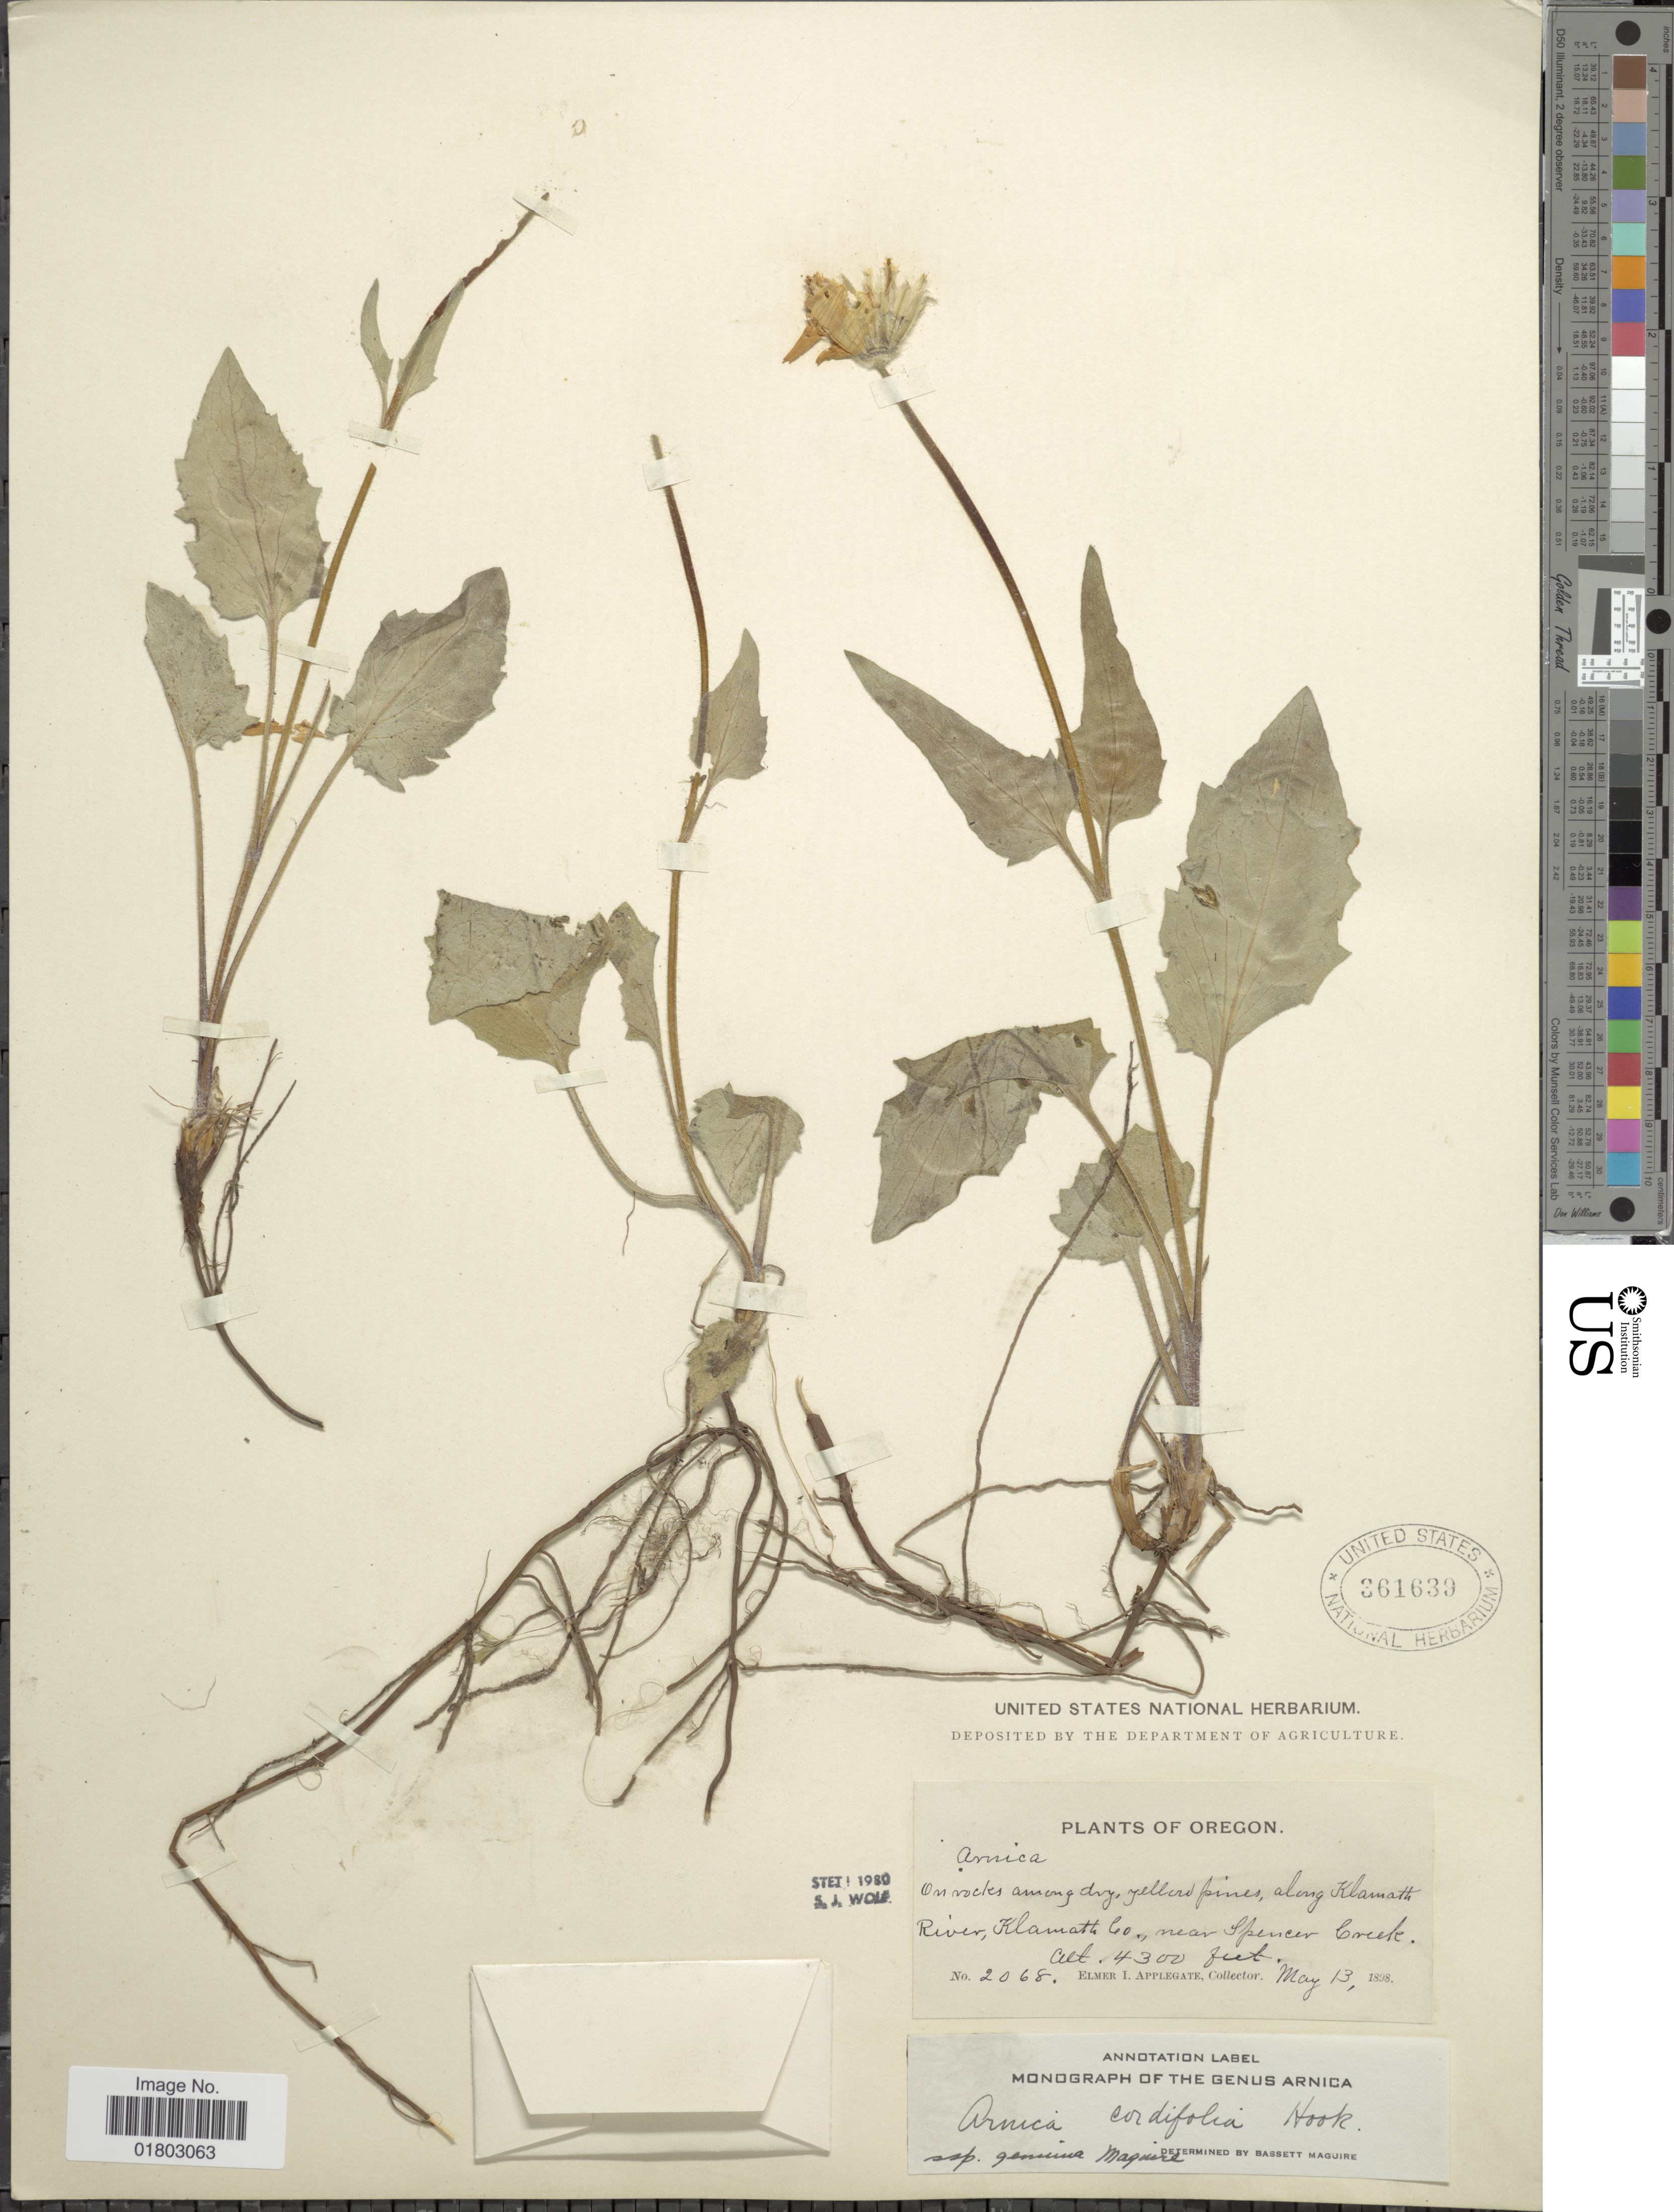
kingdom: Plantae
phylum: Tracheophyta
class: Magnoliopsida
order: Asterales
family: Asteraceae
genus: Arnica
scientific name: Arnica cordifolia subsp. genuina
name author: Maguire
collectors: E. I. Applegate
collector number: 2068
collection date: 1898-05-13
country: United States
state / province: Oregon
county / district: Klamath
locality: On rocks among dry, yellow pines along Klamath River, Klamath Co., near Spencer Creek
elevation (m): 1311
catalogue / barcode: US 361639